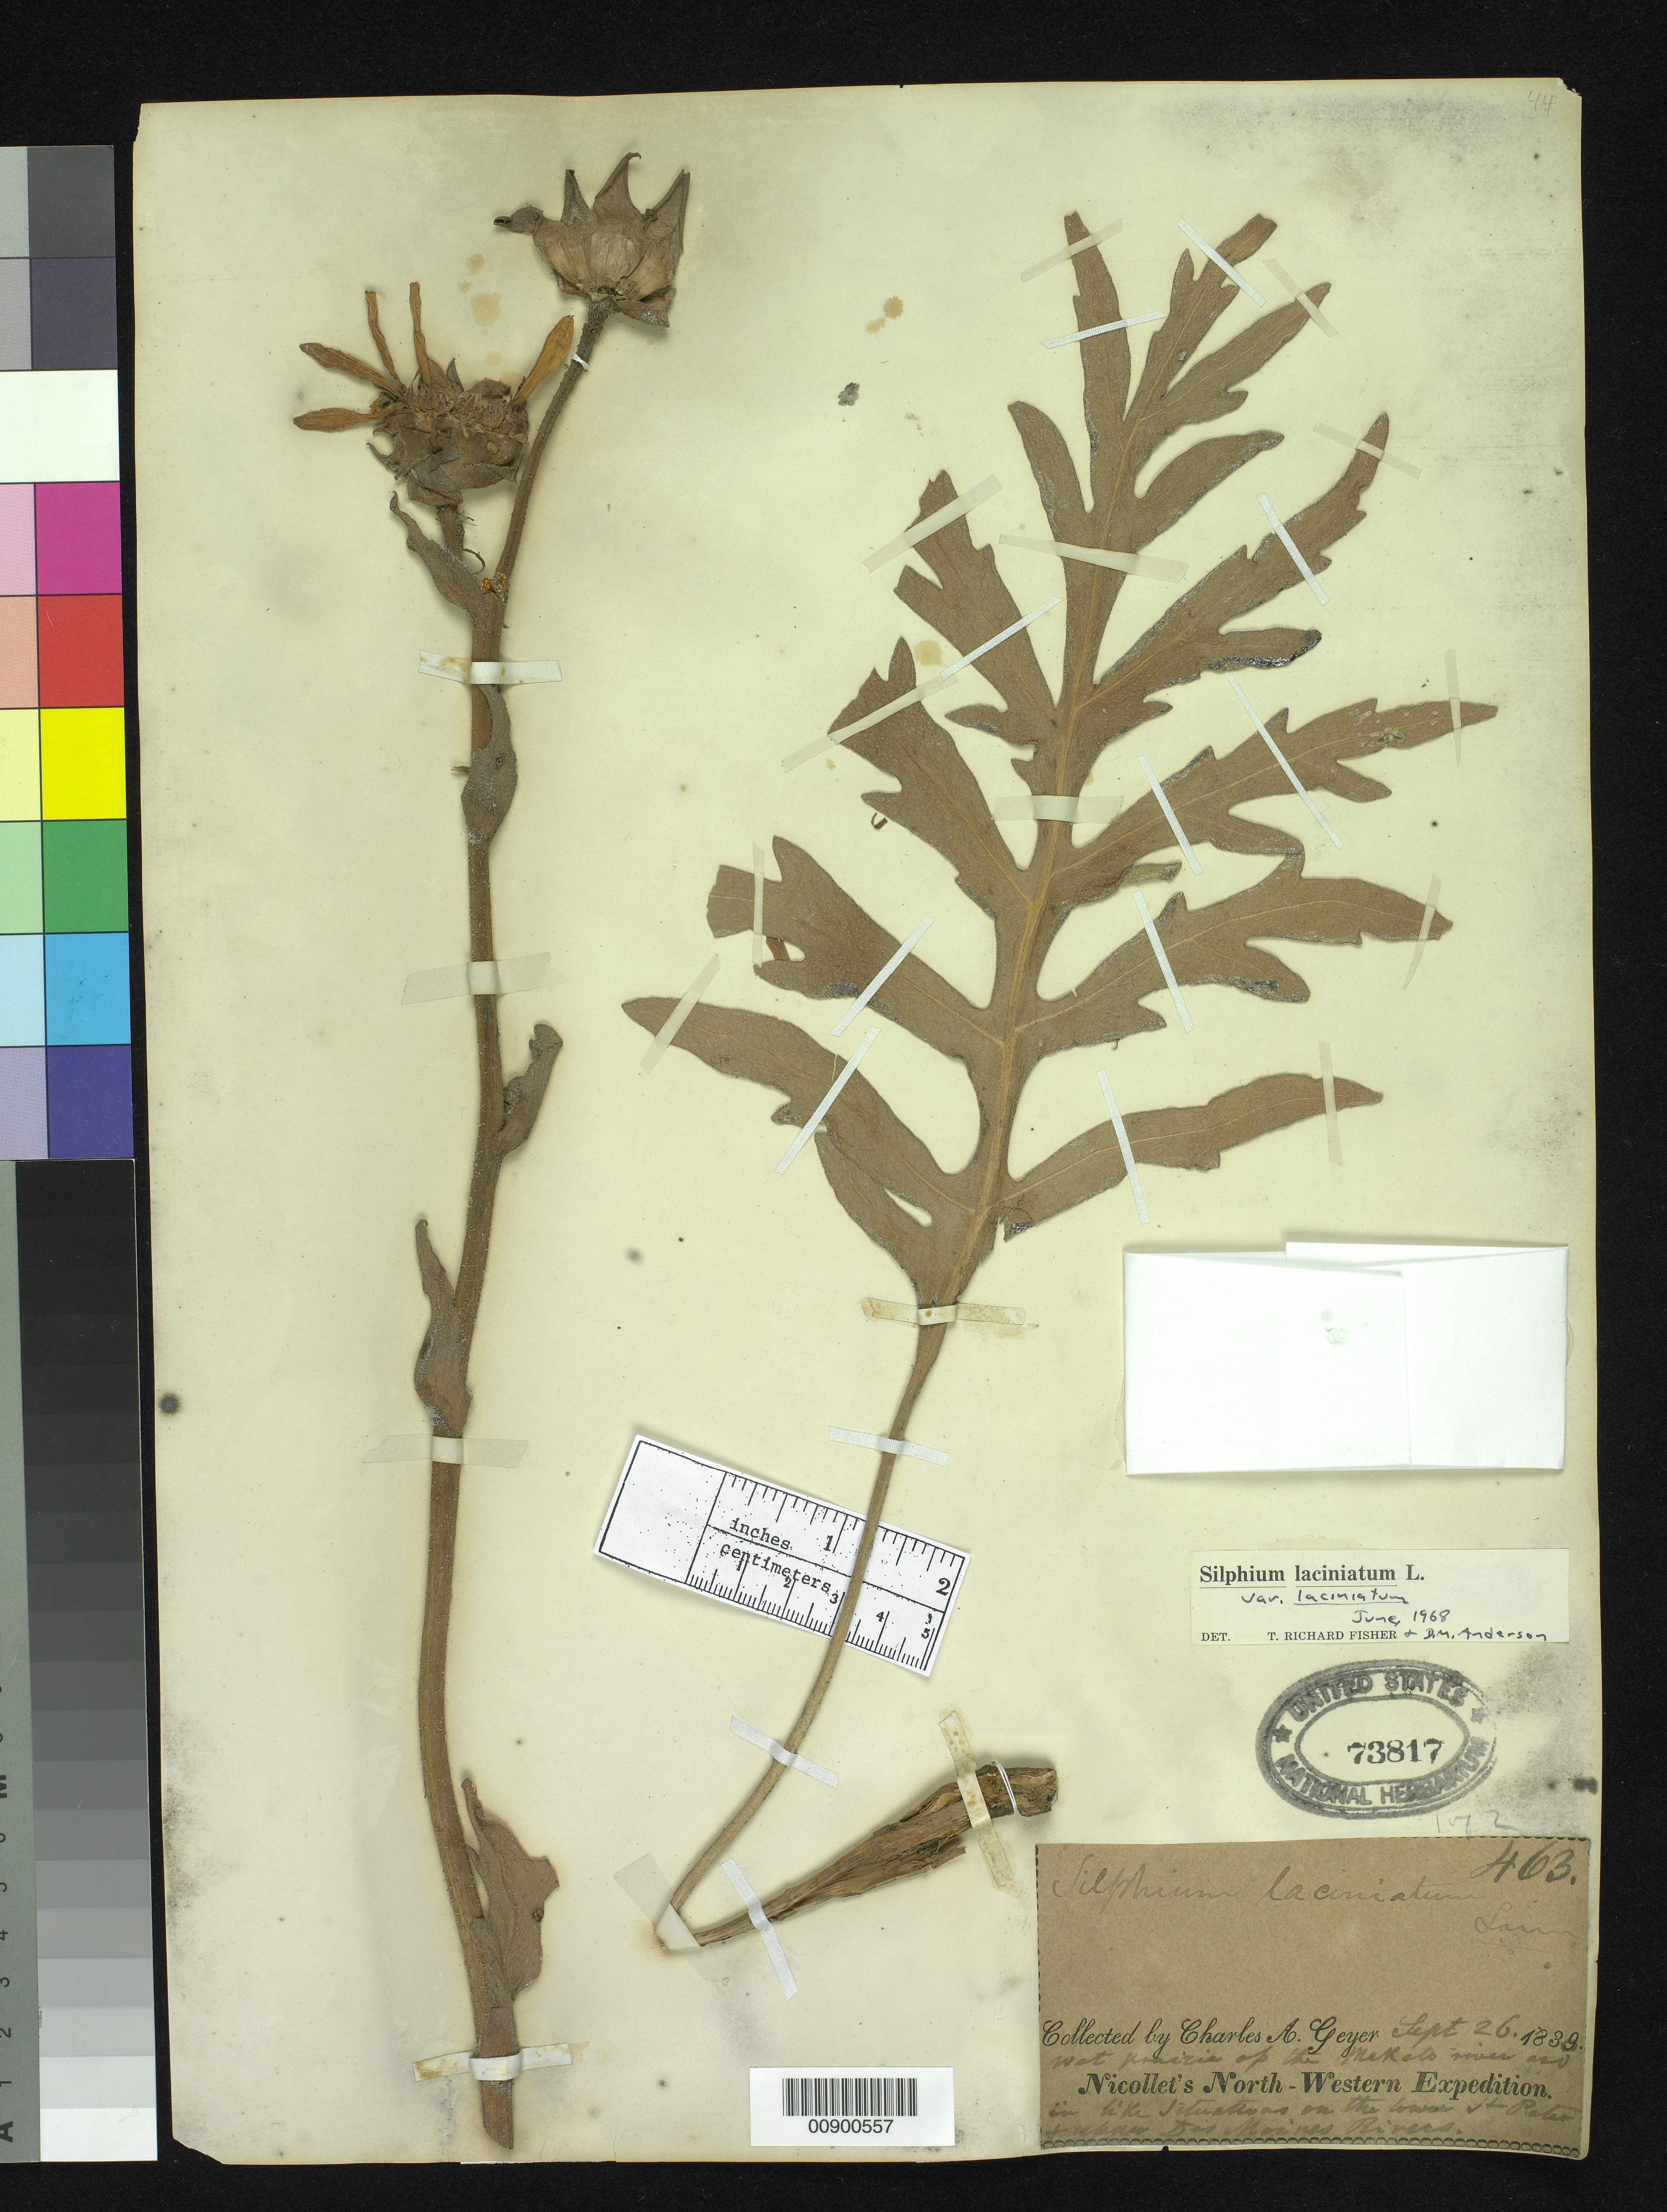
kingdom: Plantae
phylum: Tracheophyta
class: Magnoliopsida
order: Asterales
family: Asteraceae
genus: Silphium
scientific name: Silphium laciniatum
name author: L.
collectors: C. A. Geyer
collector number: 463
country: United States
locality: On the lower St. Peters and upper Des Moines Rivers, off of Maukato River.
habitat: Wet prairies of the Makato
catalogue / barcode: US 73817